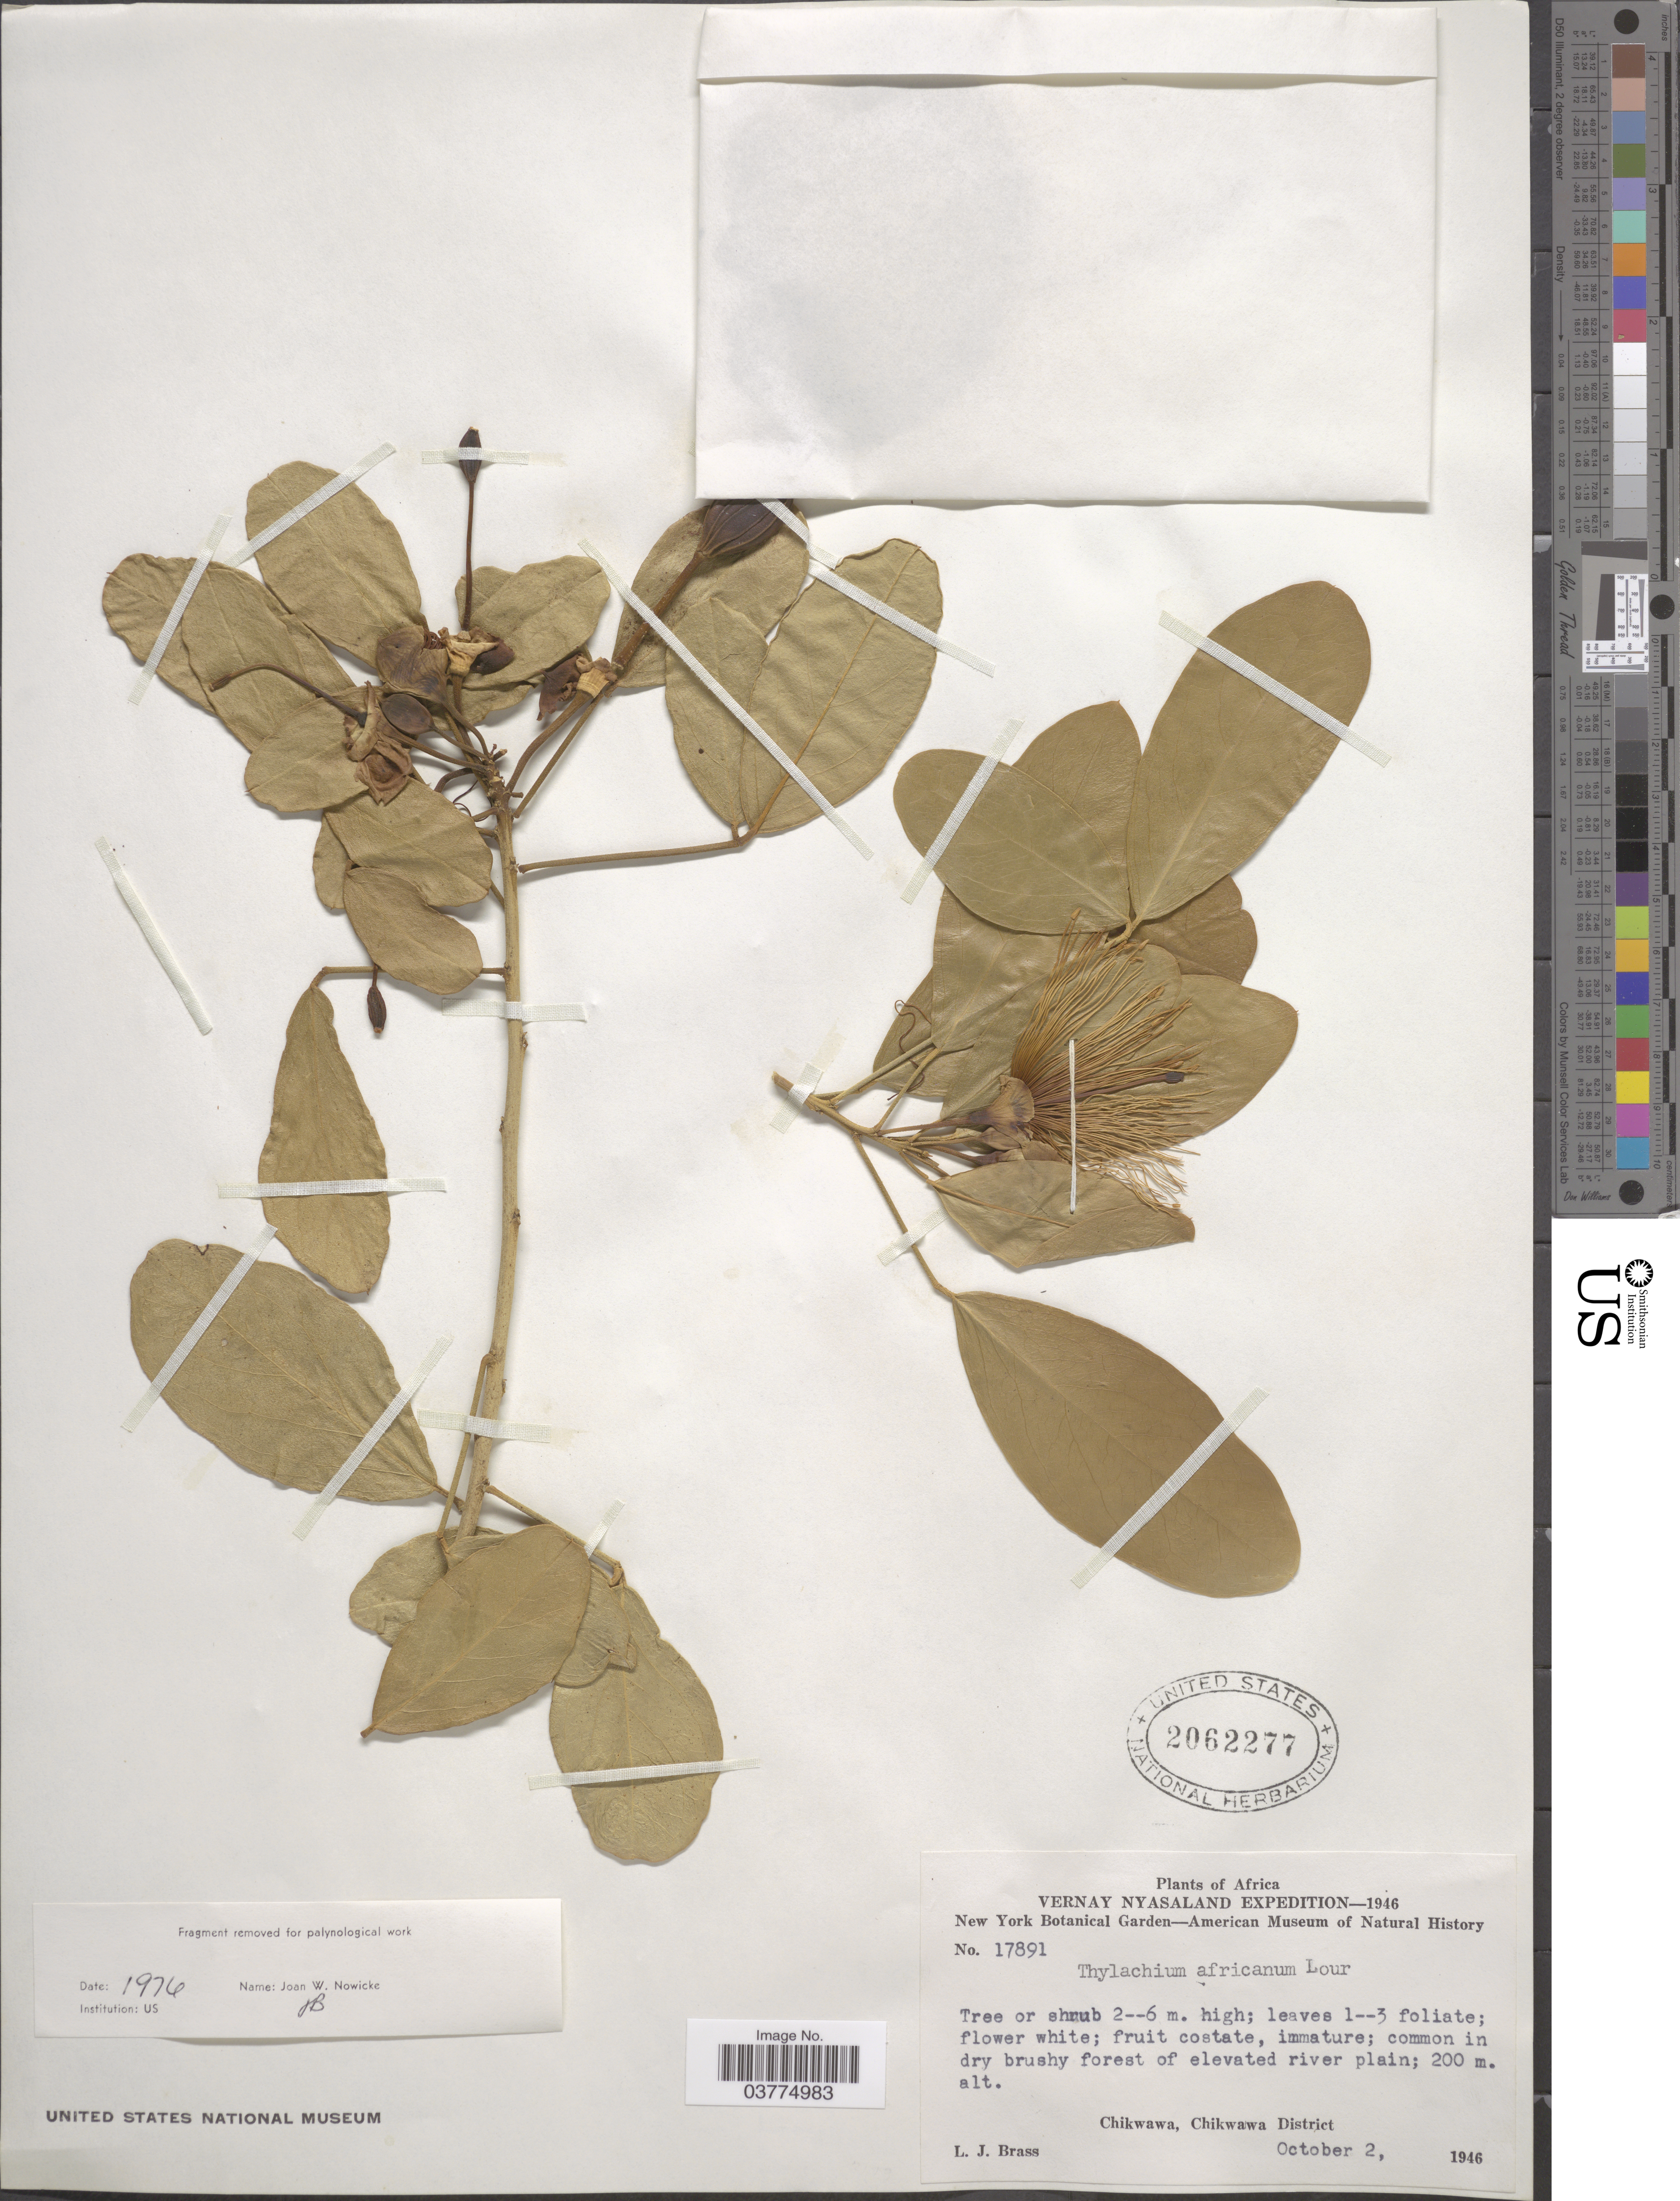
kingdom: Plantae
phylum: Tracheophyta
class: Magnoliopsida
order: Brassicales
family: Capparaceae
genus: Thilachium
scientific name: Thilachium africanum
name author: Lour.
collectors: L. J. Brass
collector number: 17891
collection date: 1946-10-02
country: Malawi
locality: Vernay Nyasaland. Chikwawa, Chikwawa District.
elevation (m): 200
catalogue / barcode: US 2062277